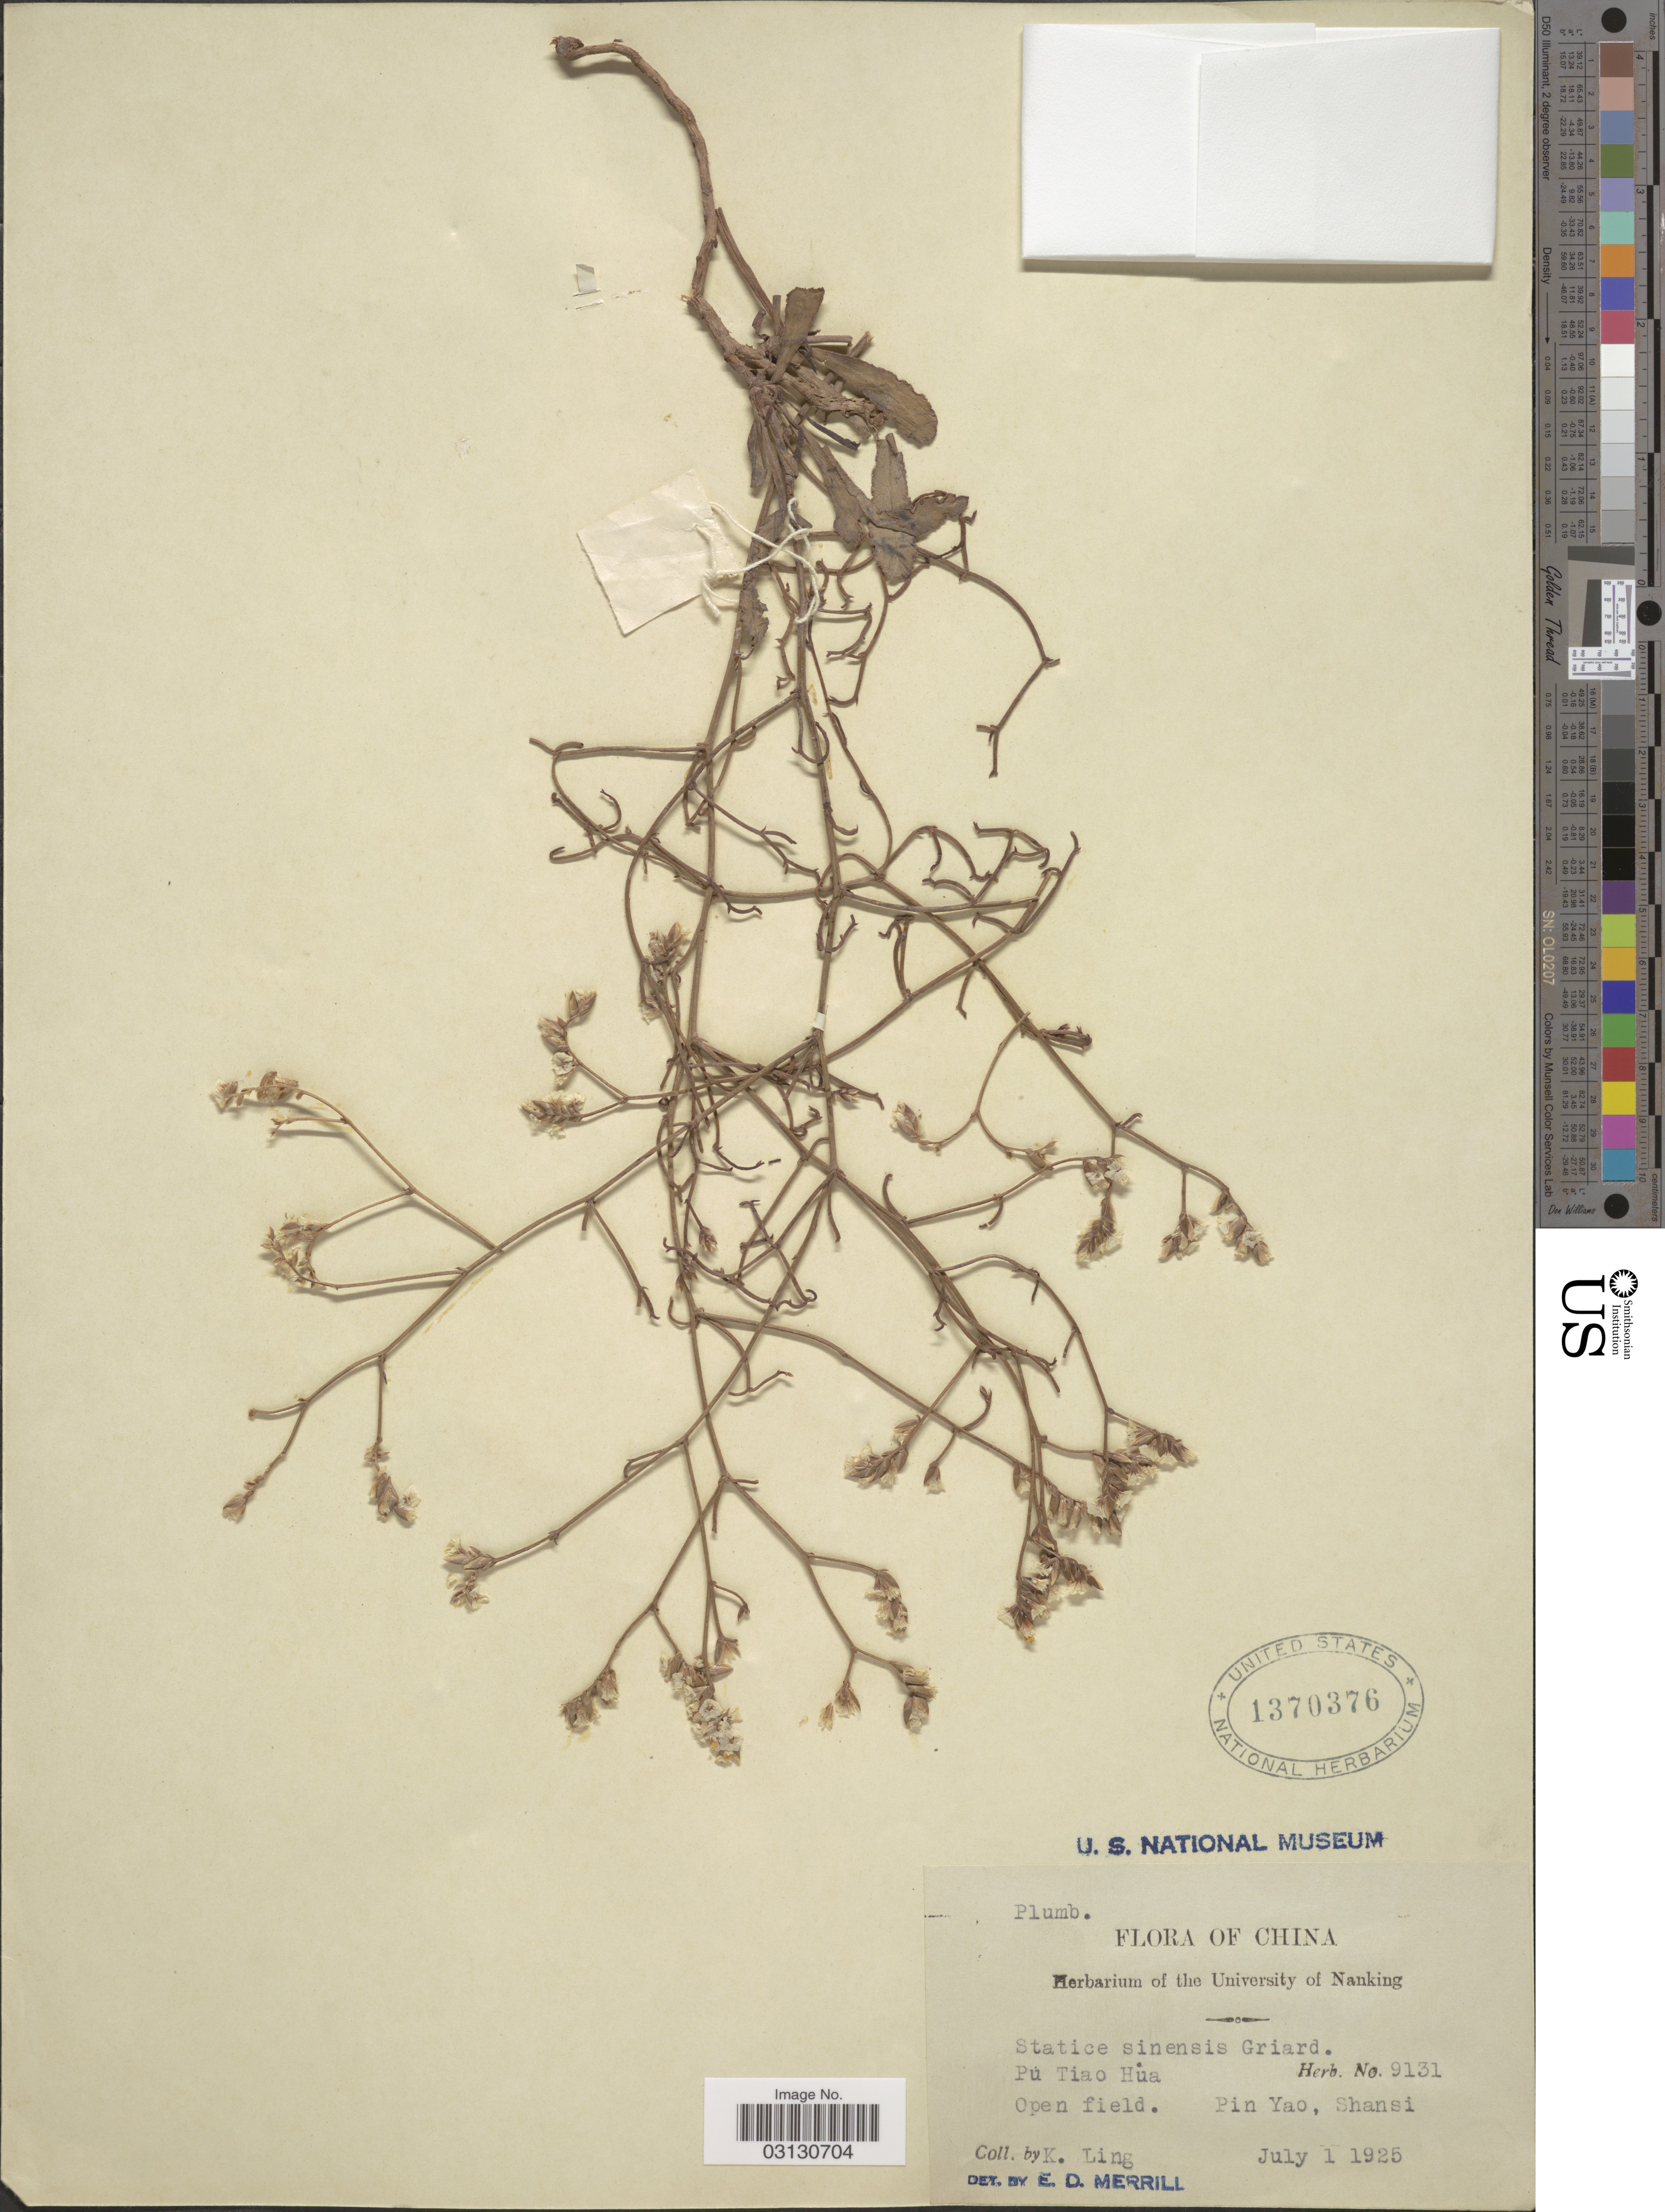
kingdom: Plantae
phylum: Tracheophyta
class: Magnoliopsida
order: Caryophyllales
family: Plumbaginaceae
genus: Limonium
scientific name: Limonium sinense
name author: (Girard) Kuntze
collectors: K. Ling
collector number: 9131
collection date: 1925-07-01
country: China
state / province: Shanxi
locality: Pu Tiao Hua, Open field, Pin Yao, Shansi.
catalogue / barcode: US 1370376